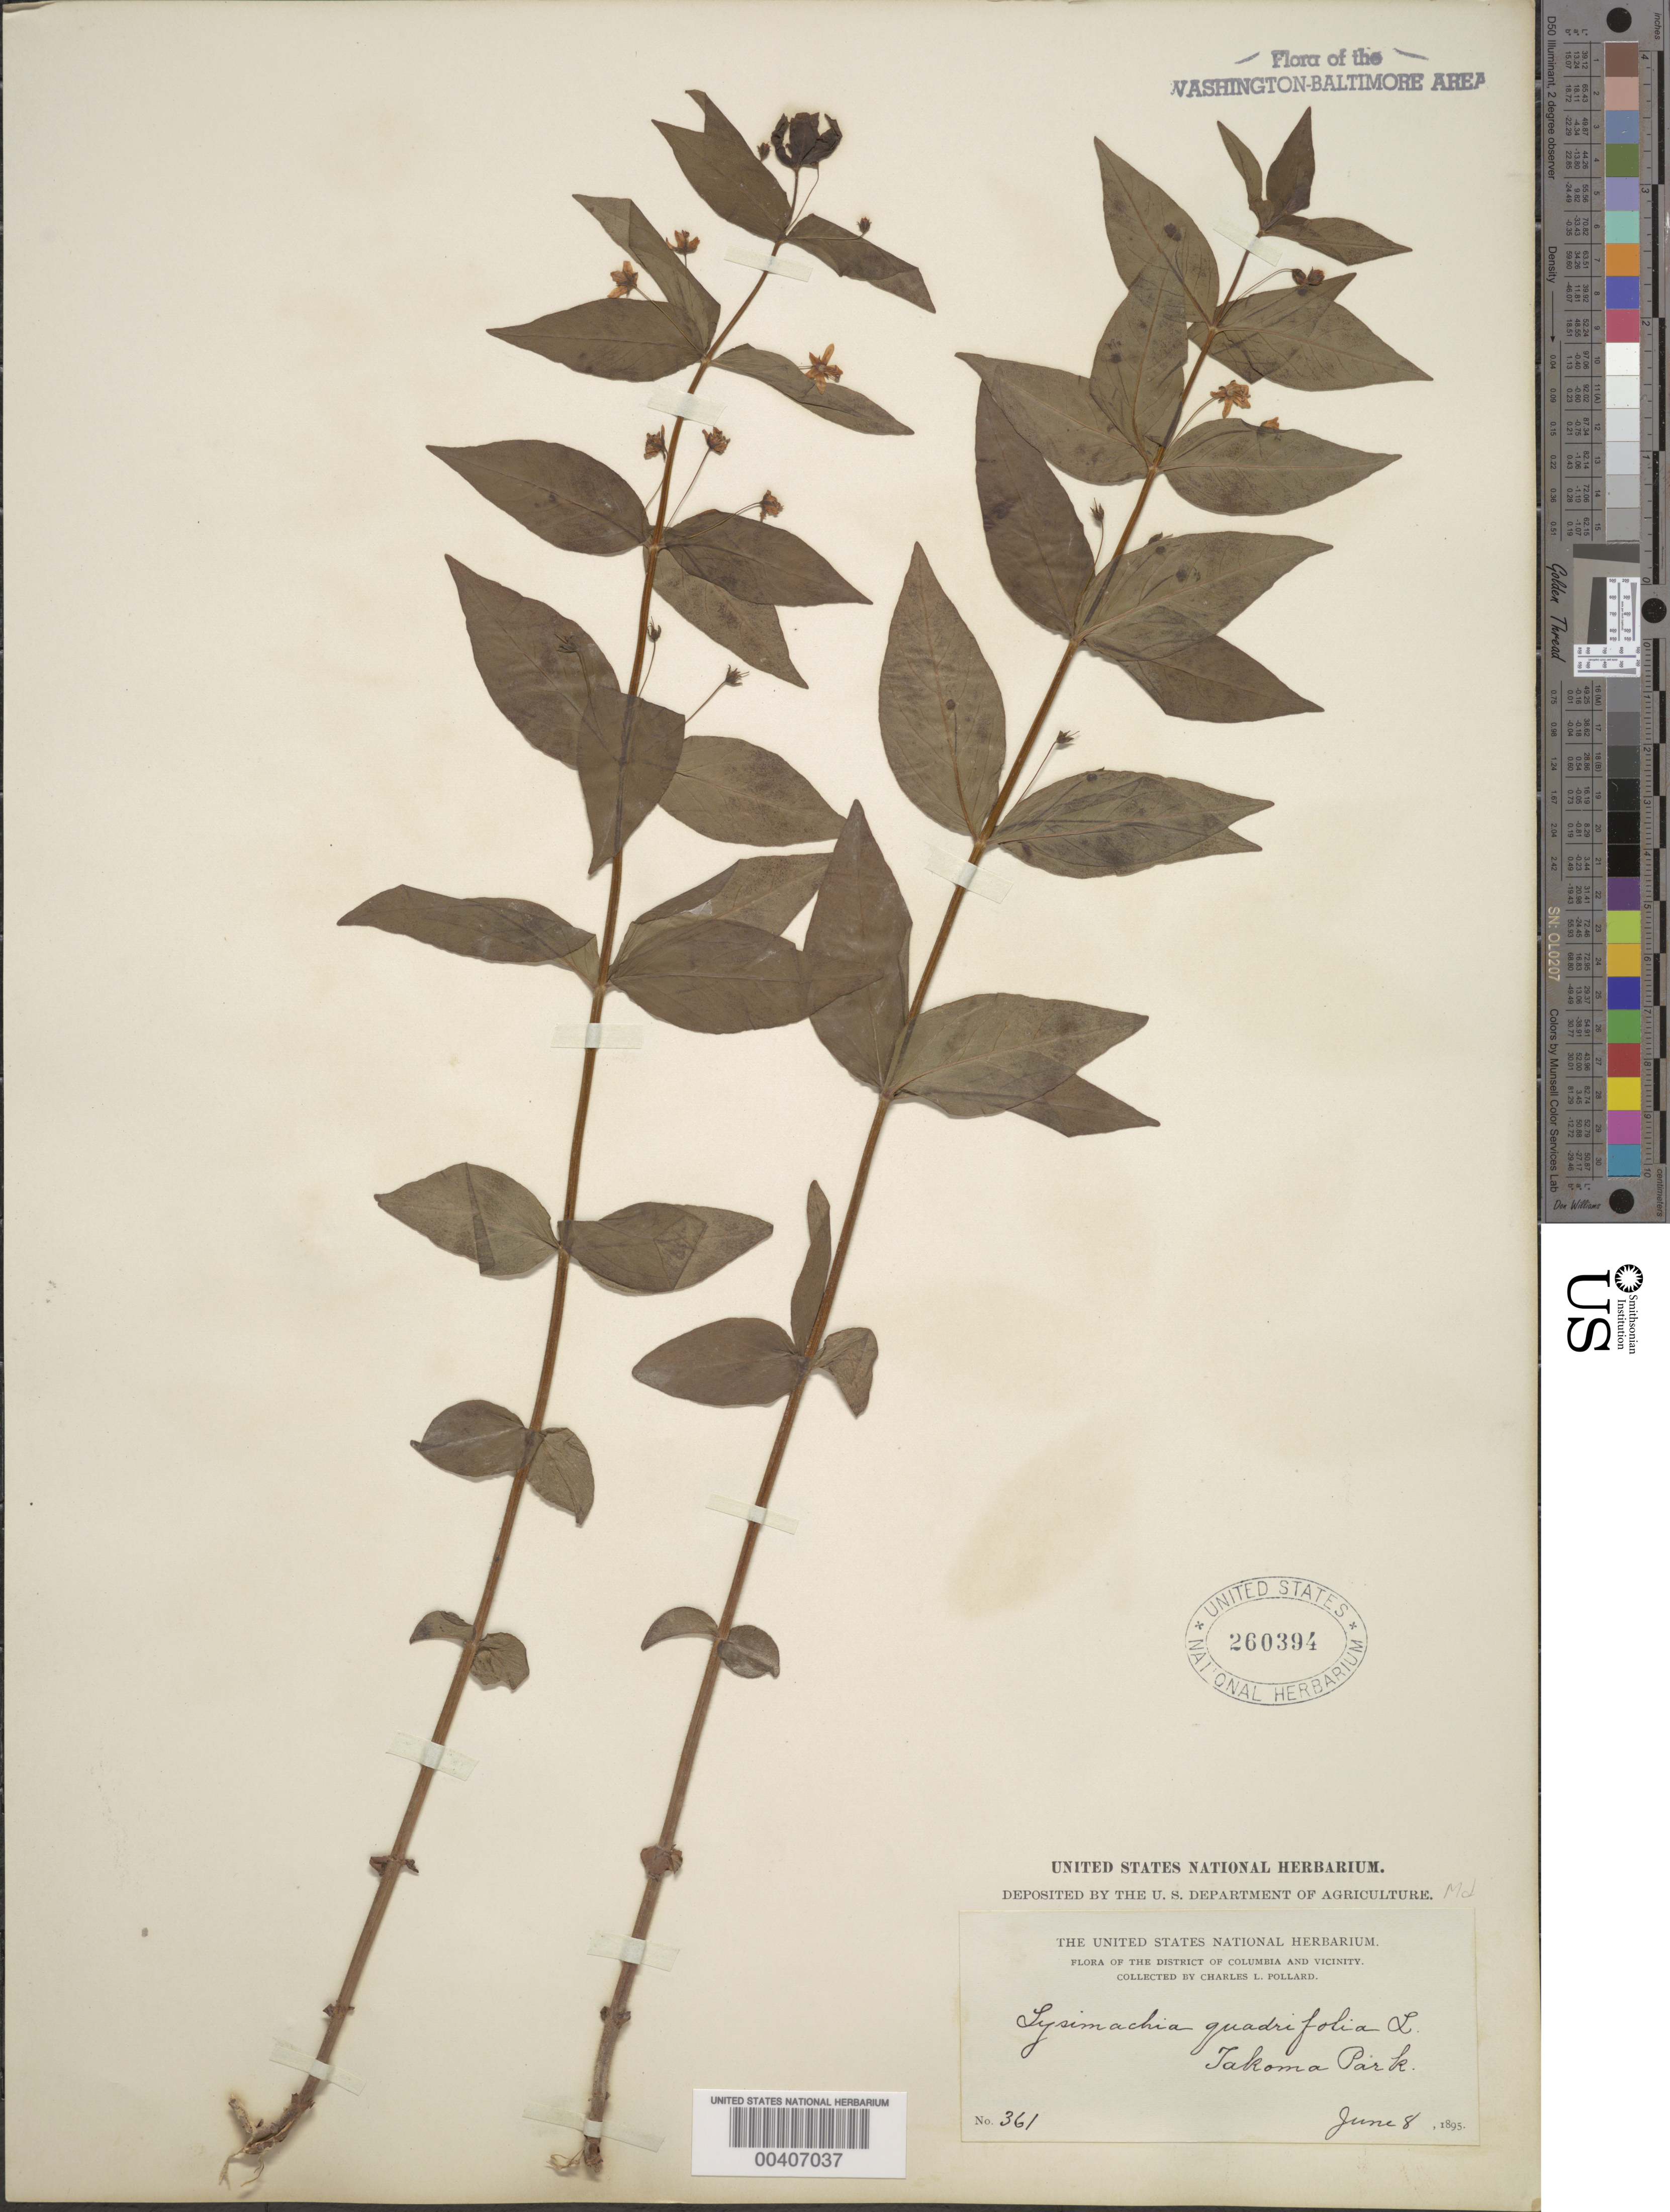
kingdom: Plantae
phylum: Tracheophyta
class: Magnoliopsida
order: Ericales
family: Primulaceae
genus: Lysimachia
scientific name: Lysimachia quadrifolia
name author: L.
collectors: C. L. Pollard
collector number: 361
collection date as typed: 08 Jun 1895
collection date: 1895-06-08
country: United States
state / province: Maryland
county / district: Montgomery / Prince George's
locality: Takoma Park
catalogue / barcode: US 260394